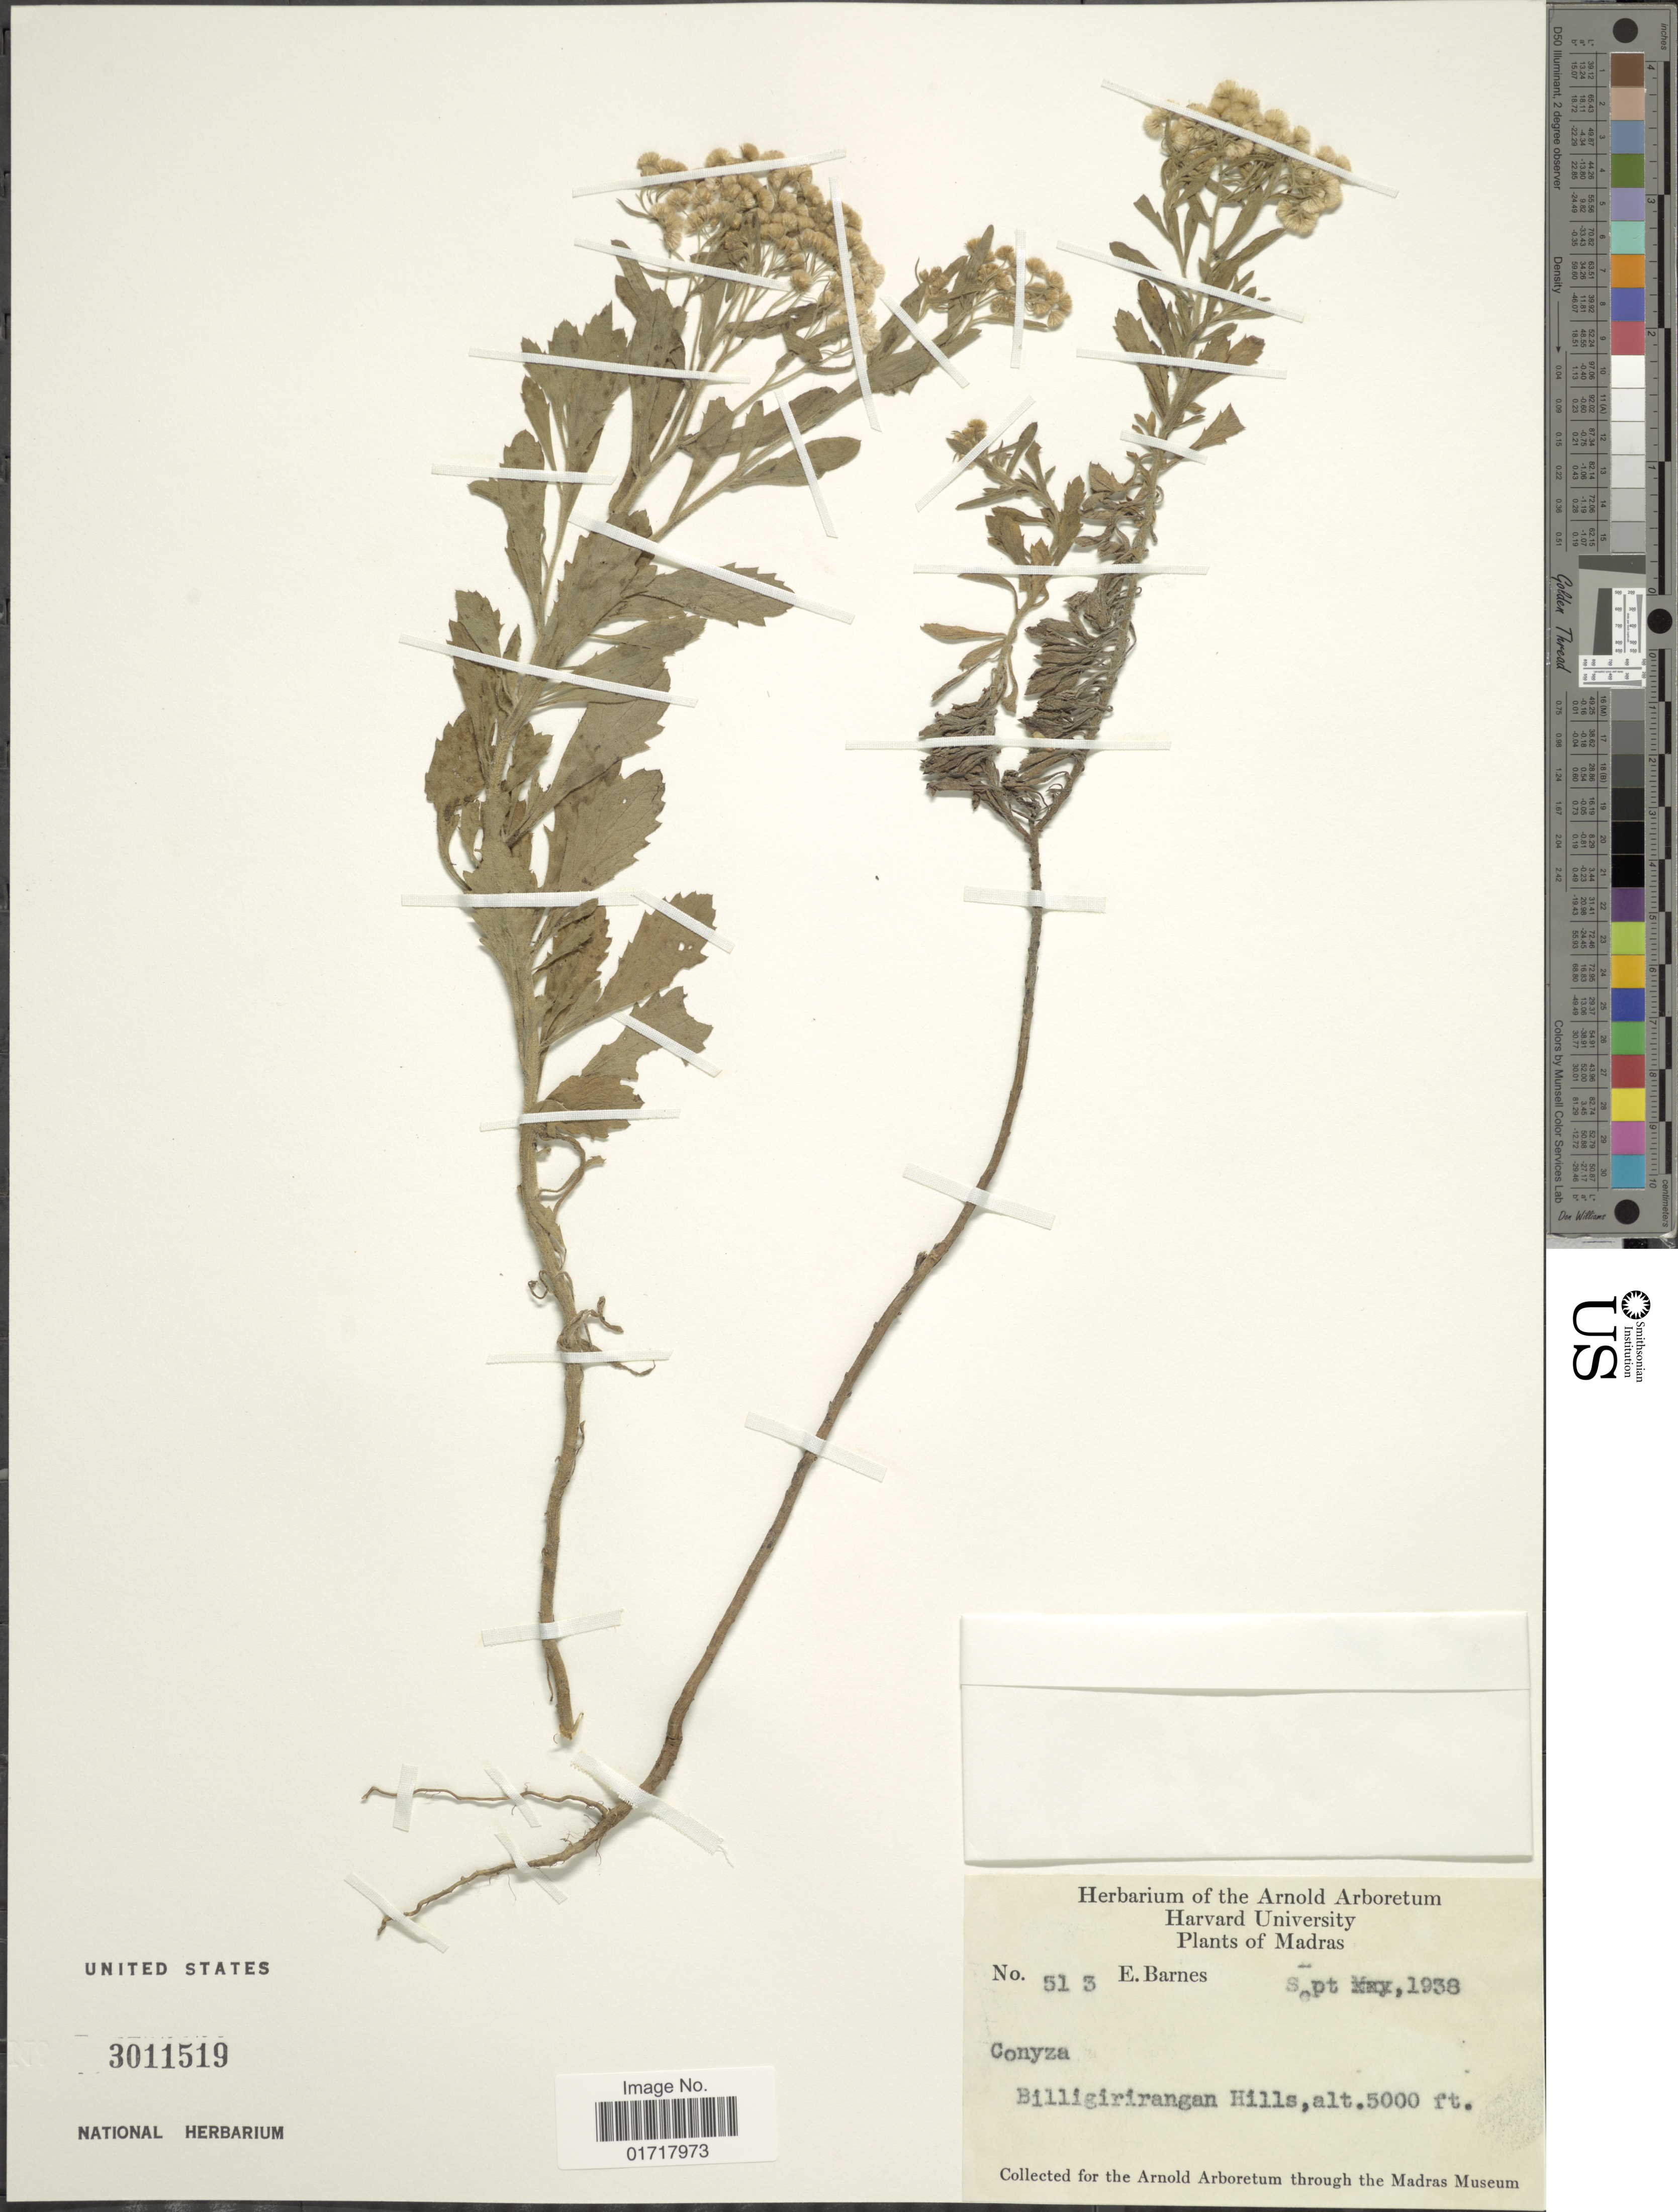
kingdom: Plantae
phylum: Tracheophyta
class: Magnoliopsida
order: Asterales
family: Asteraceae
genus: Conyza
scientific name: Conyza sp.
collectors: E. Barnes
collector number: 513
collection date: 1938-09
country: India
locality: Madras, Billigirirangan Hills.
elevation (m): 1524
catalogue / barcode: US 3011519